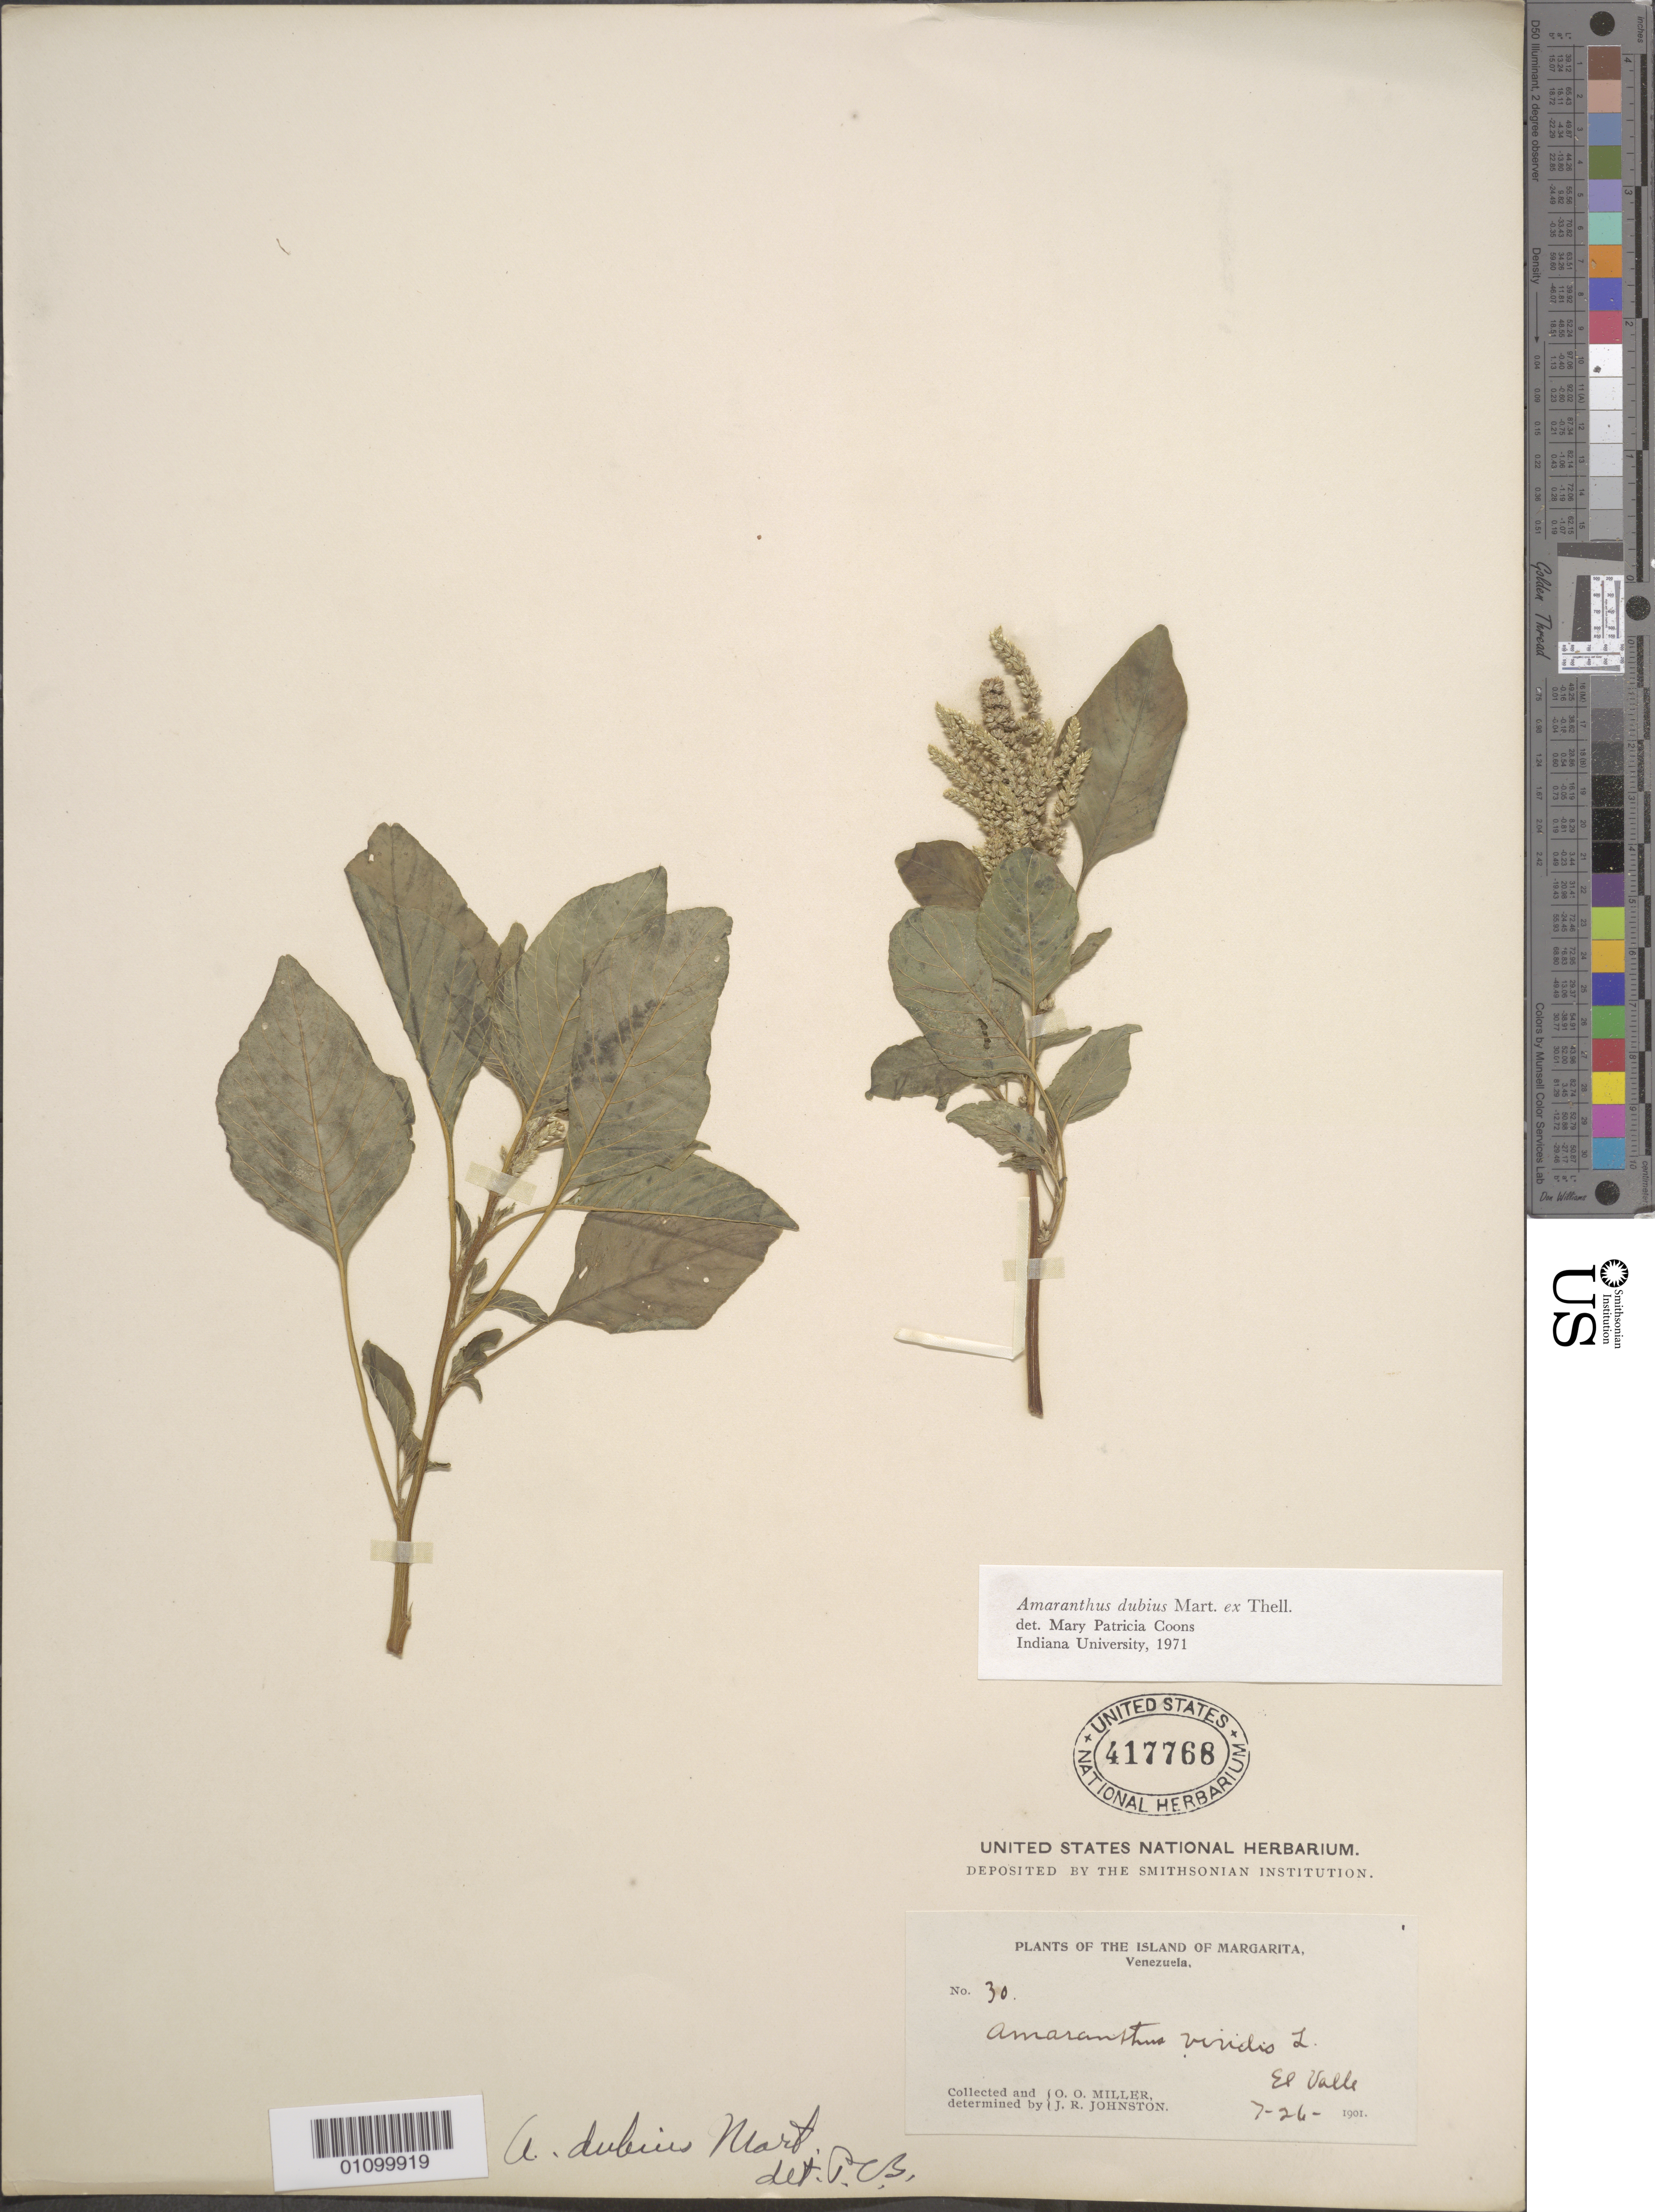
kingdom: Plantae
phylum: Tracheophyta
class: Magnoliopsida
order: Caryophyllales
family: Amaranthaceae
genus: Amaranthus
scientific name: Amaranthus dubius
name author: Mart. ex Thell.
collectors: O. O. Miller & J. Johnston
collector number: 30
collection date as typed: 26 Jul 1901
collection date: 1901-07-26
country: Venezuela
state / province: Nueva Esparta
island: Margarita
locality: El Valle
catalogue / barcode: US 417768